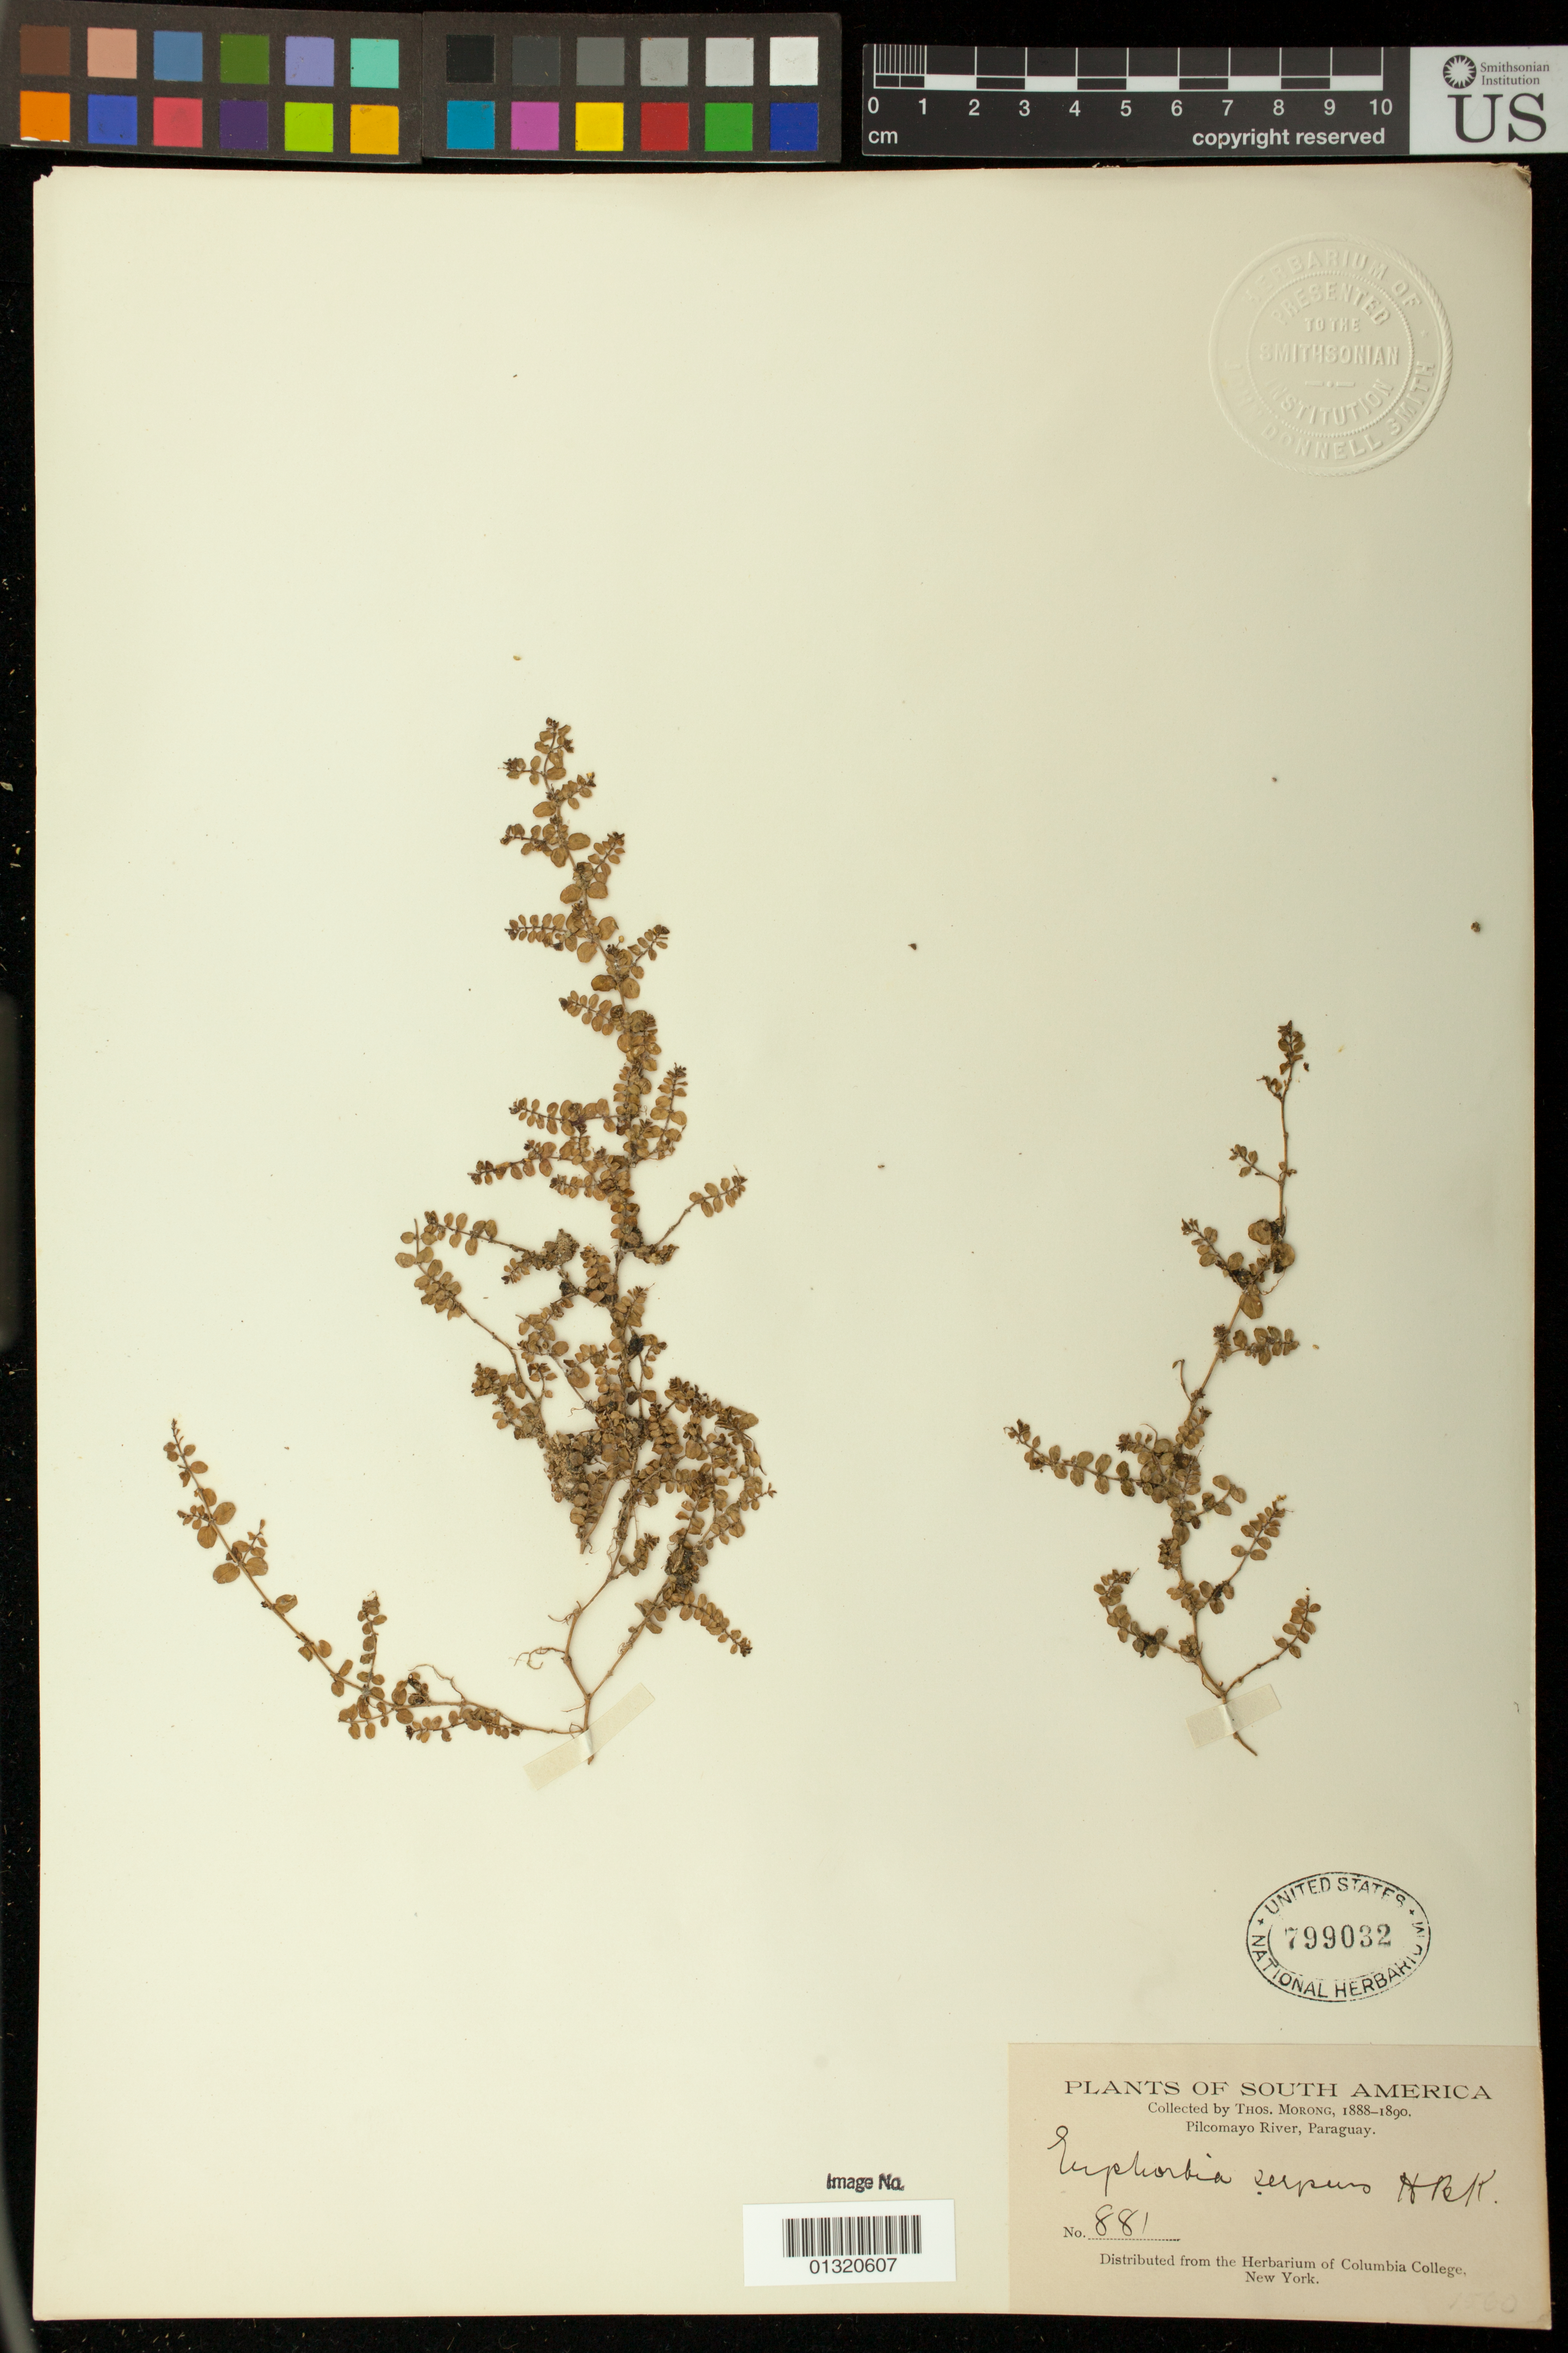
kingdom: Plantae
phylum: Tracheophyta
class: Magnoliopsida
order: Malpighiales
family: Euphorbiaceae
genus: Euphorbia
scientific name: Euphorbia serpens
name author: Kunth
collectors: T. Morong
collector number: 881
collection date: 1888/1890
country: Paraguay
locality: Pilcomayo River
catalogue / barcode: US 799032